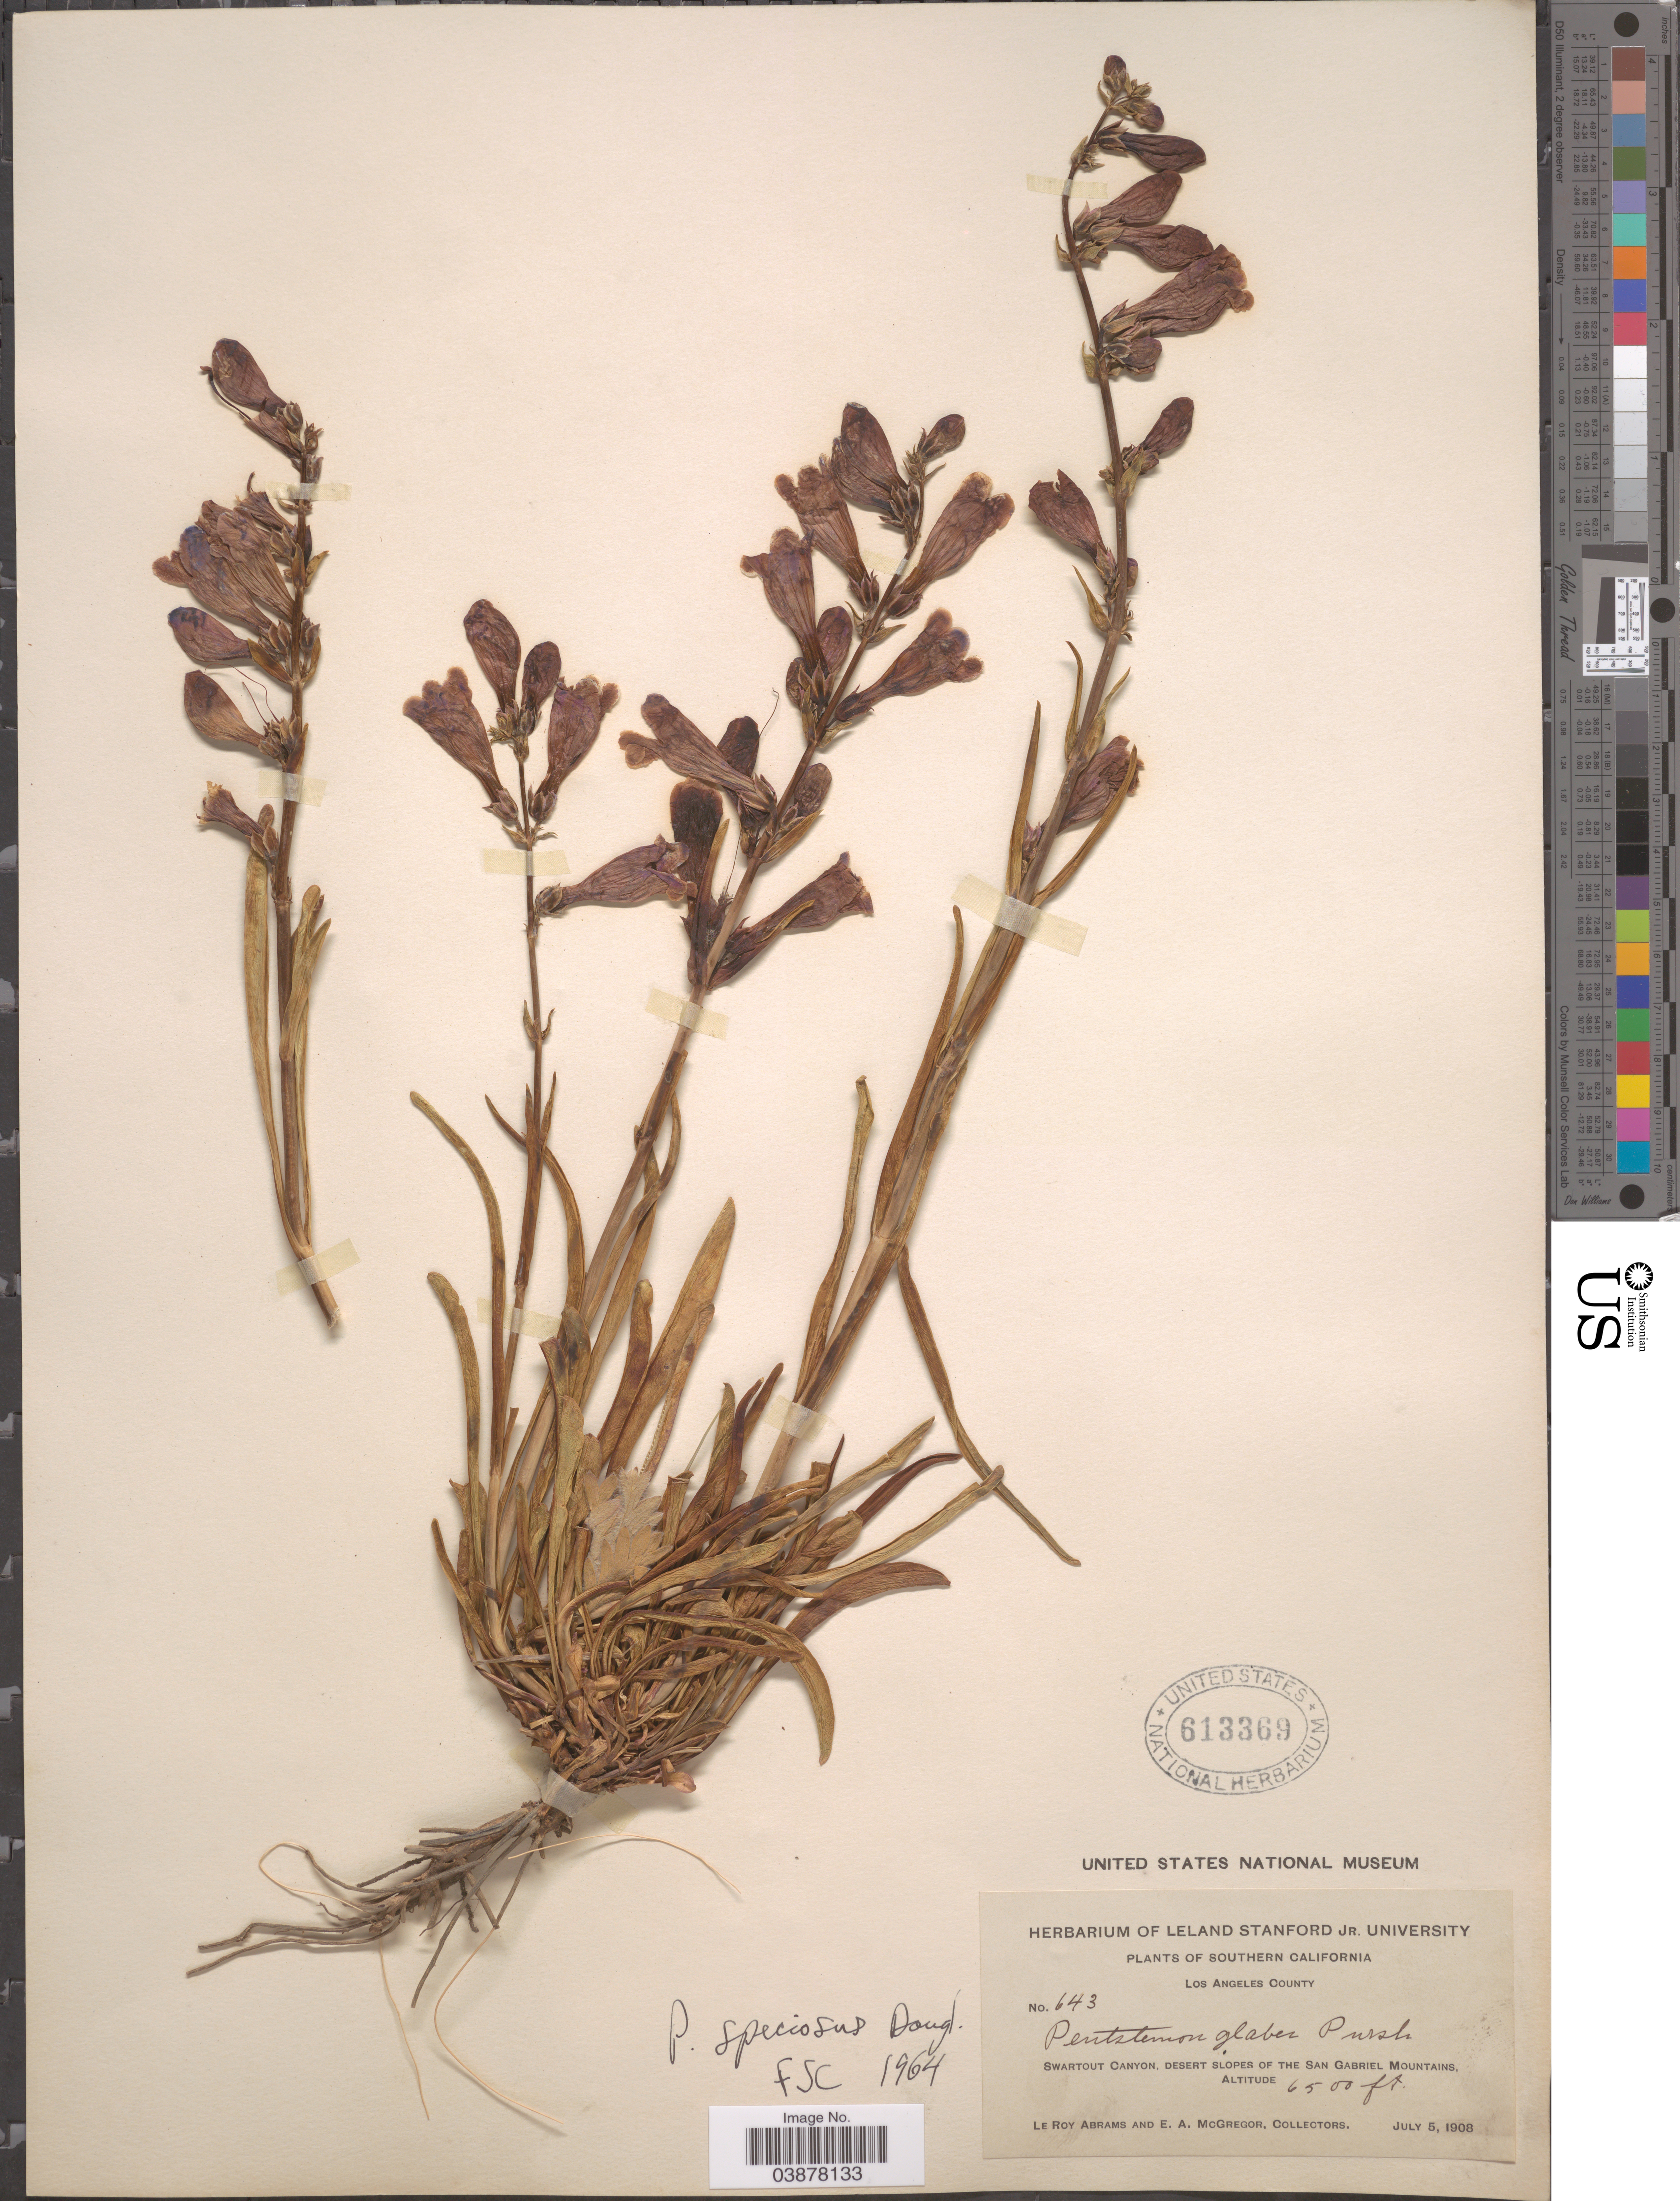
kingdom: Plantae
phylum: Tracheophyta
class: Magnoliopsida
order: Lamiales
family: Plantaginaceae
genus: Penstemon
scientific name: Penstemon speciosus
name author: Douglas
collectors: L. Abrams & E. A. McGregor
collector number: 643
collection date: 1908-07-05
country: United States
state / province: California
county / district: Los Angeles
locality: Southern California. Los Angeles County. Swartout Canyon, desert slopes of the San Gabriel Mountains.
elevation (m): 1981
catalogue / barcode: US 613369